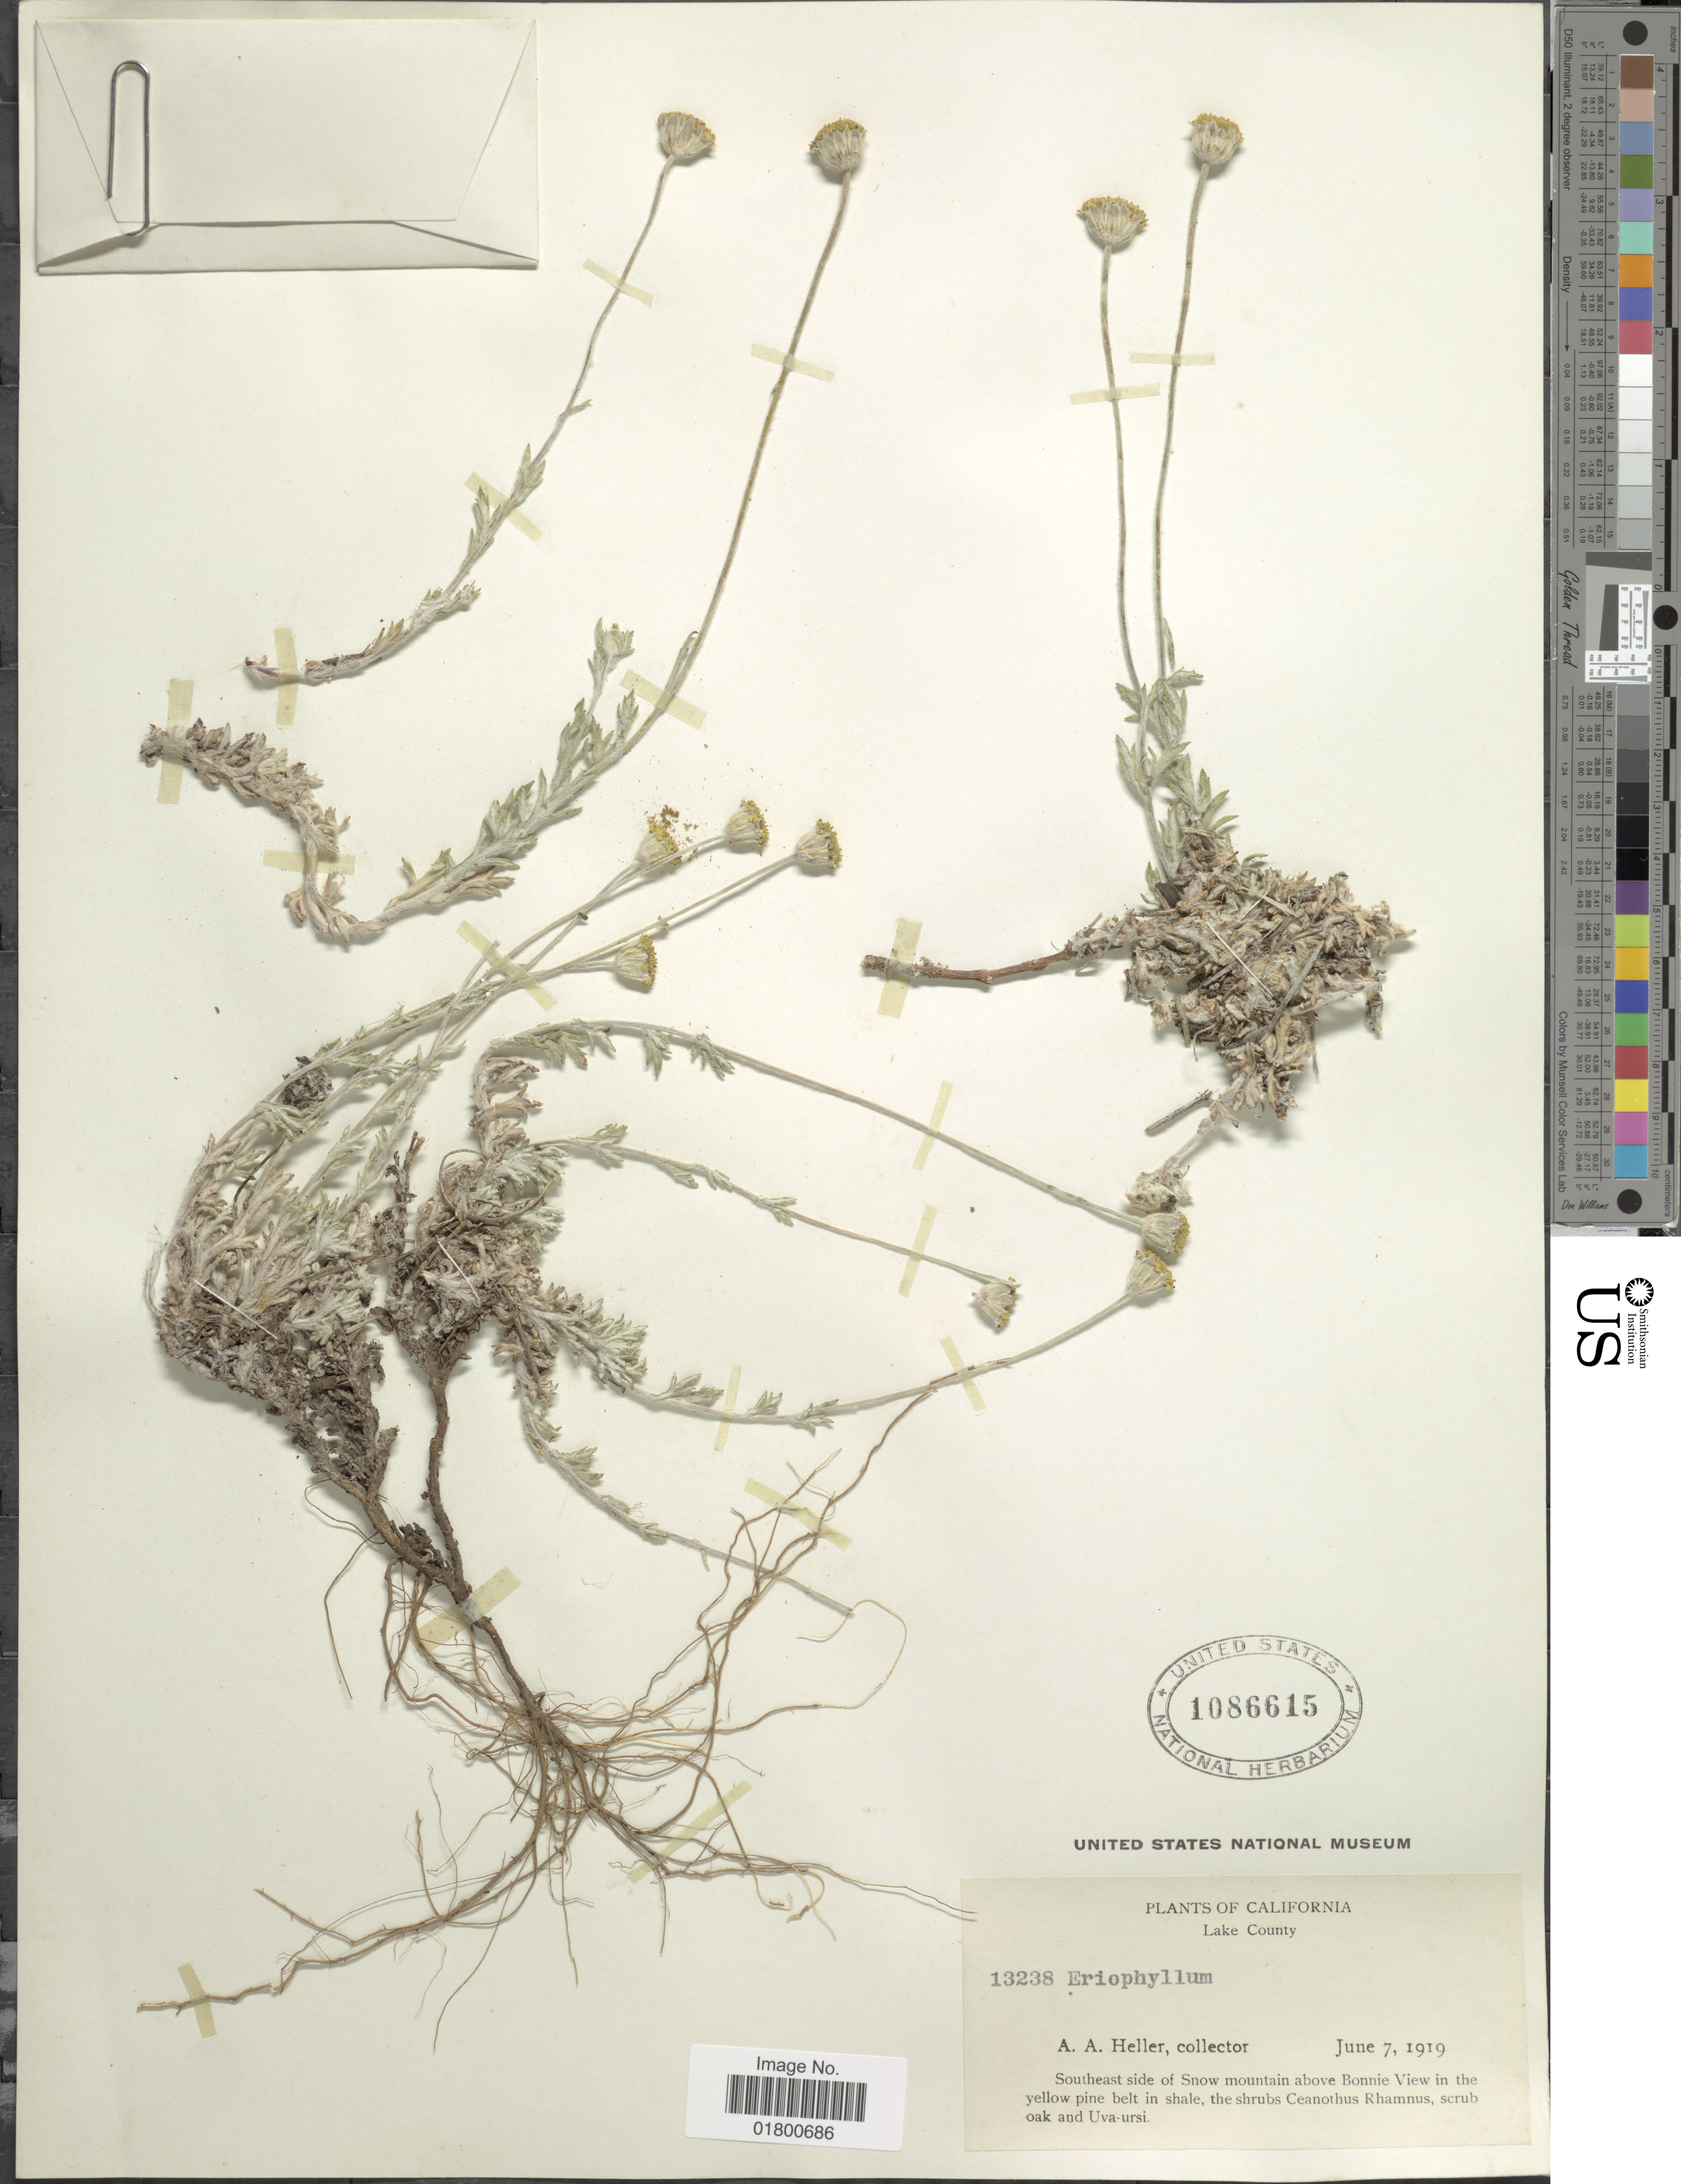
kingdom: Plantae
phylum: Tracheophyta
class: Magnoliopsida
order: Asterales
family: Asteraceae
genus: Eriophyllum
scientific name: Eriophyllum sp.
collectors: A. A. Heller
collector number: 13238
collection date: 1919-06-07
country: United States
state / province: California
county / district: Lake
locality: Lake County, Southeast side of Snow mountain above Bonnie View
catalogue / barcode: US 1086615